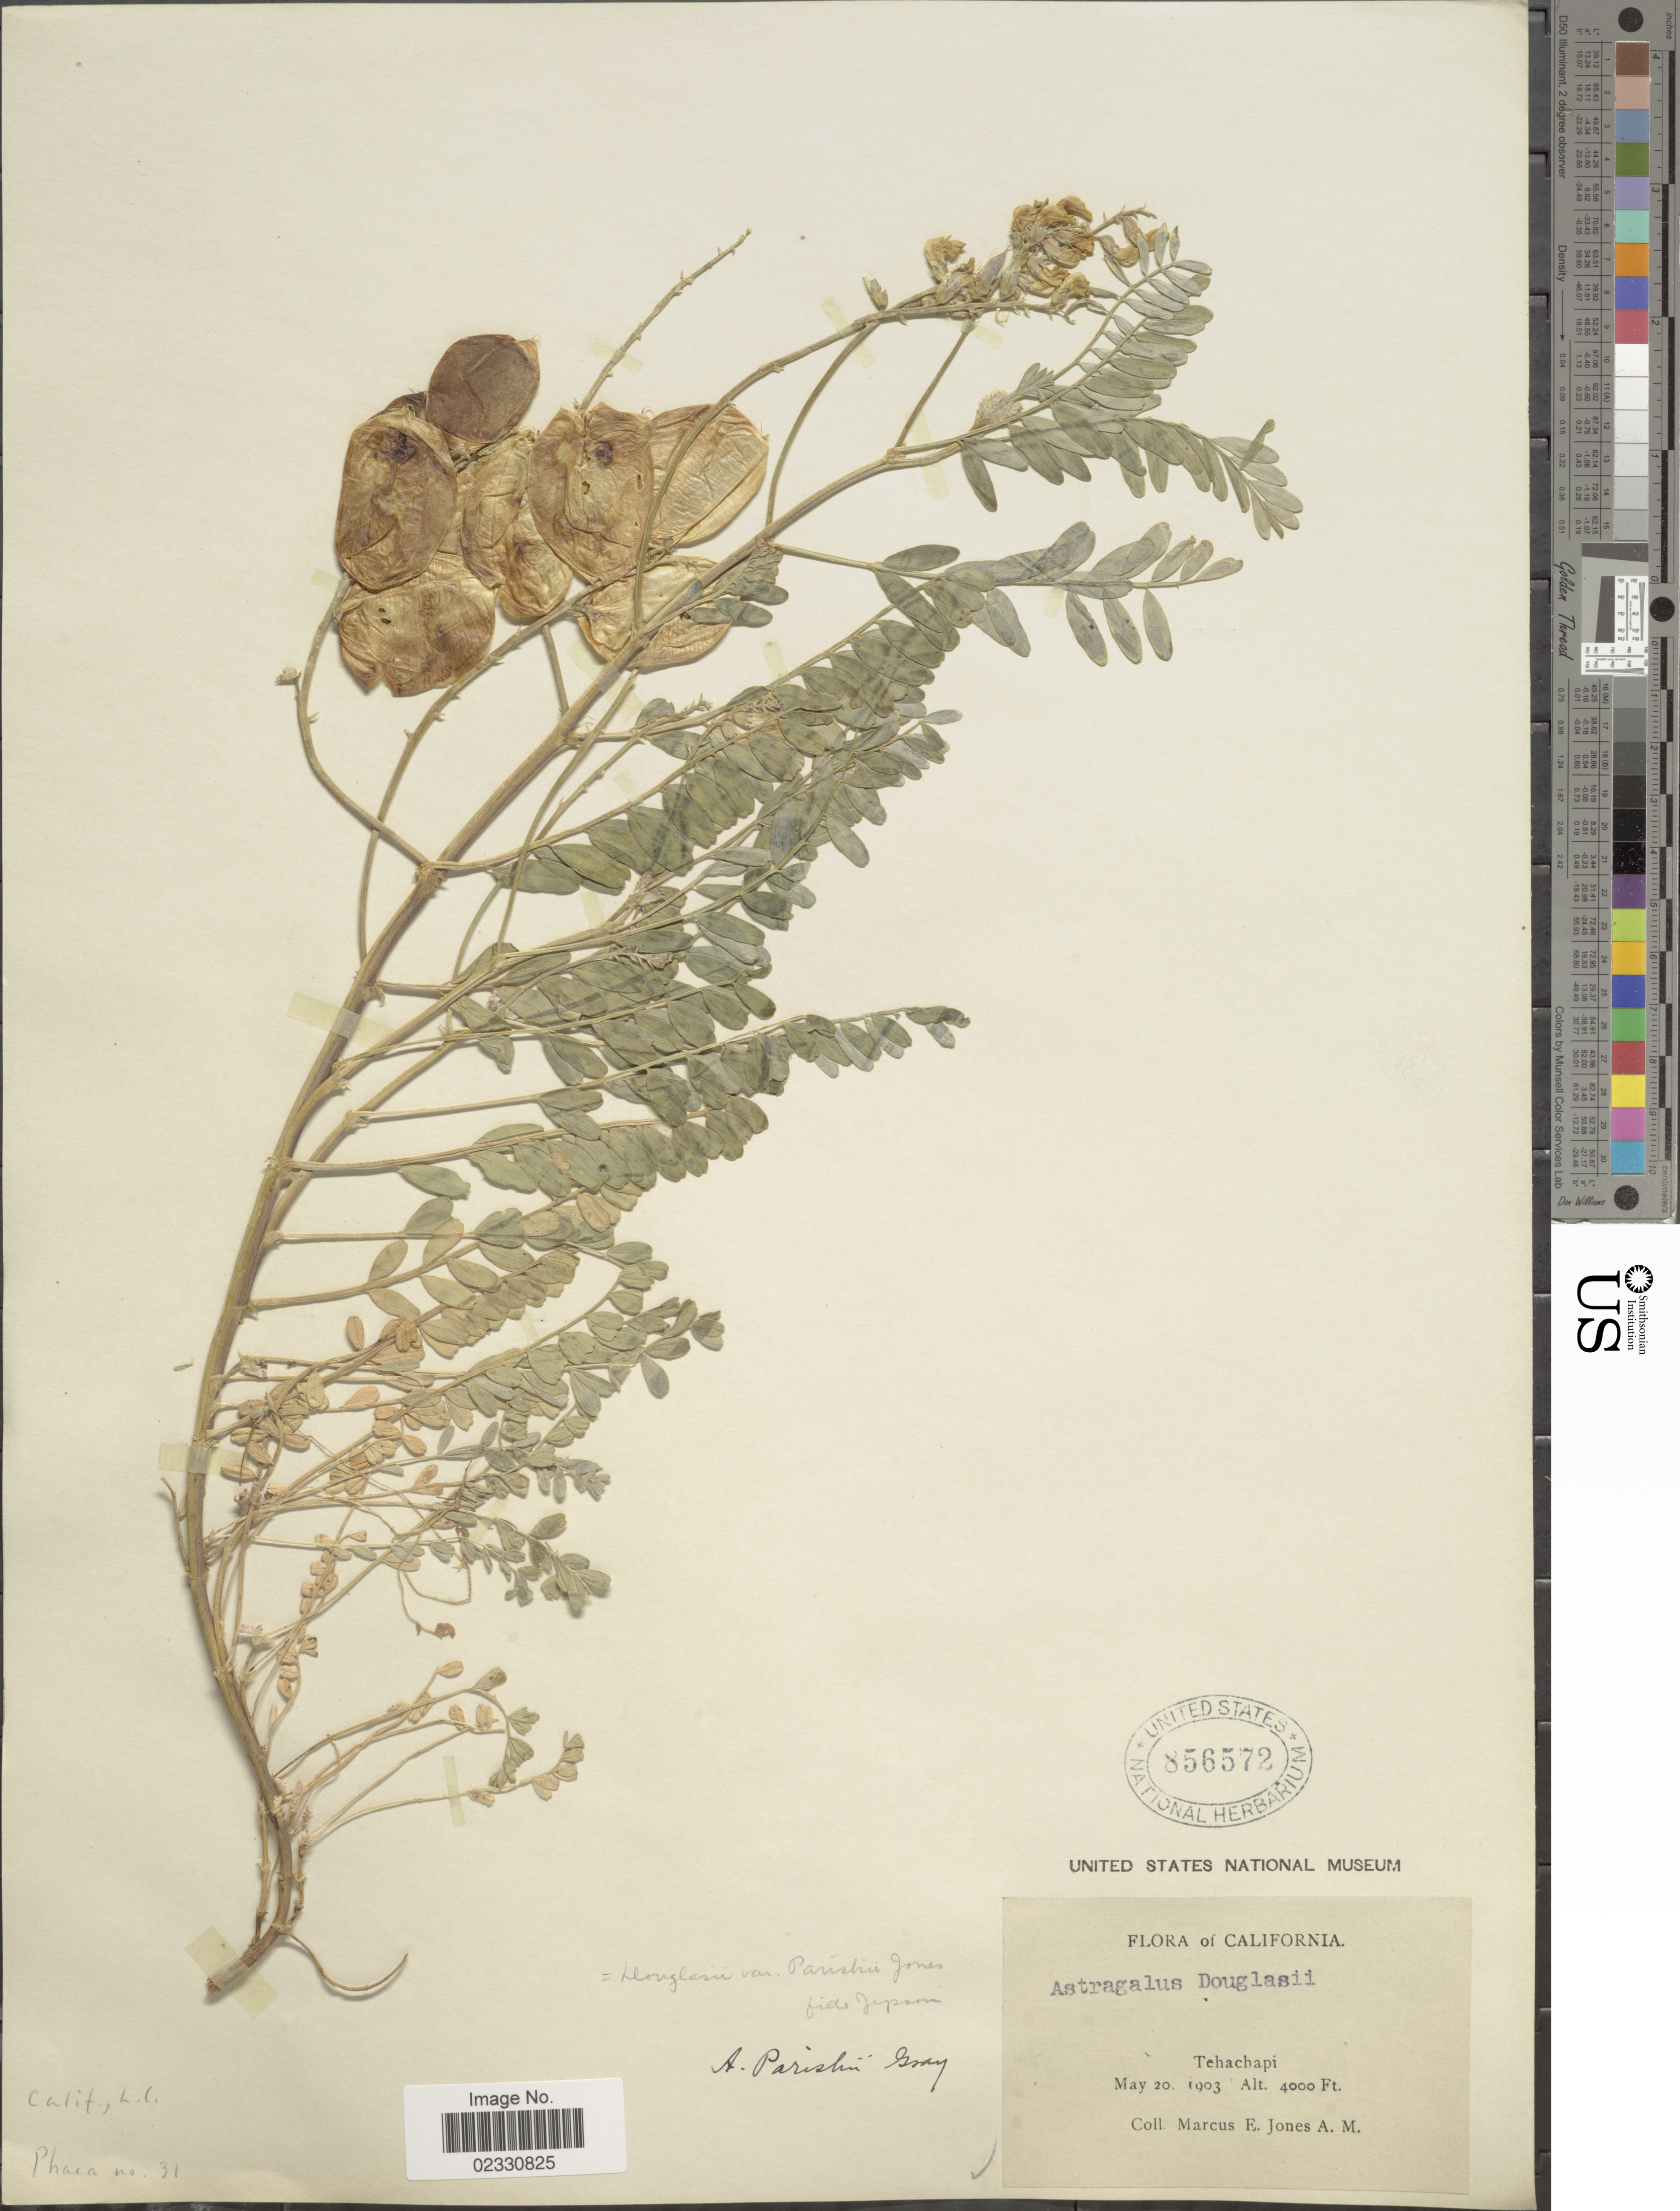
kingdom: Plantae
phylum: Tracheophyta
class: Magnoliopsida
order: Fabales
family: Fabaceae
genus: Astragalus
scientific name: Astragalus douglasii var. parishii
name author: (A. Gray) M.E. Jones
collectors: M. E. Jones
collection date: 1903-05-20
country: United States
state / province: California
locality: Techachapi.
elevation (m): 1219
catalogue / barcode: US 856572